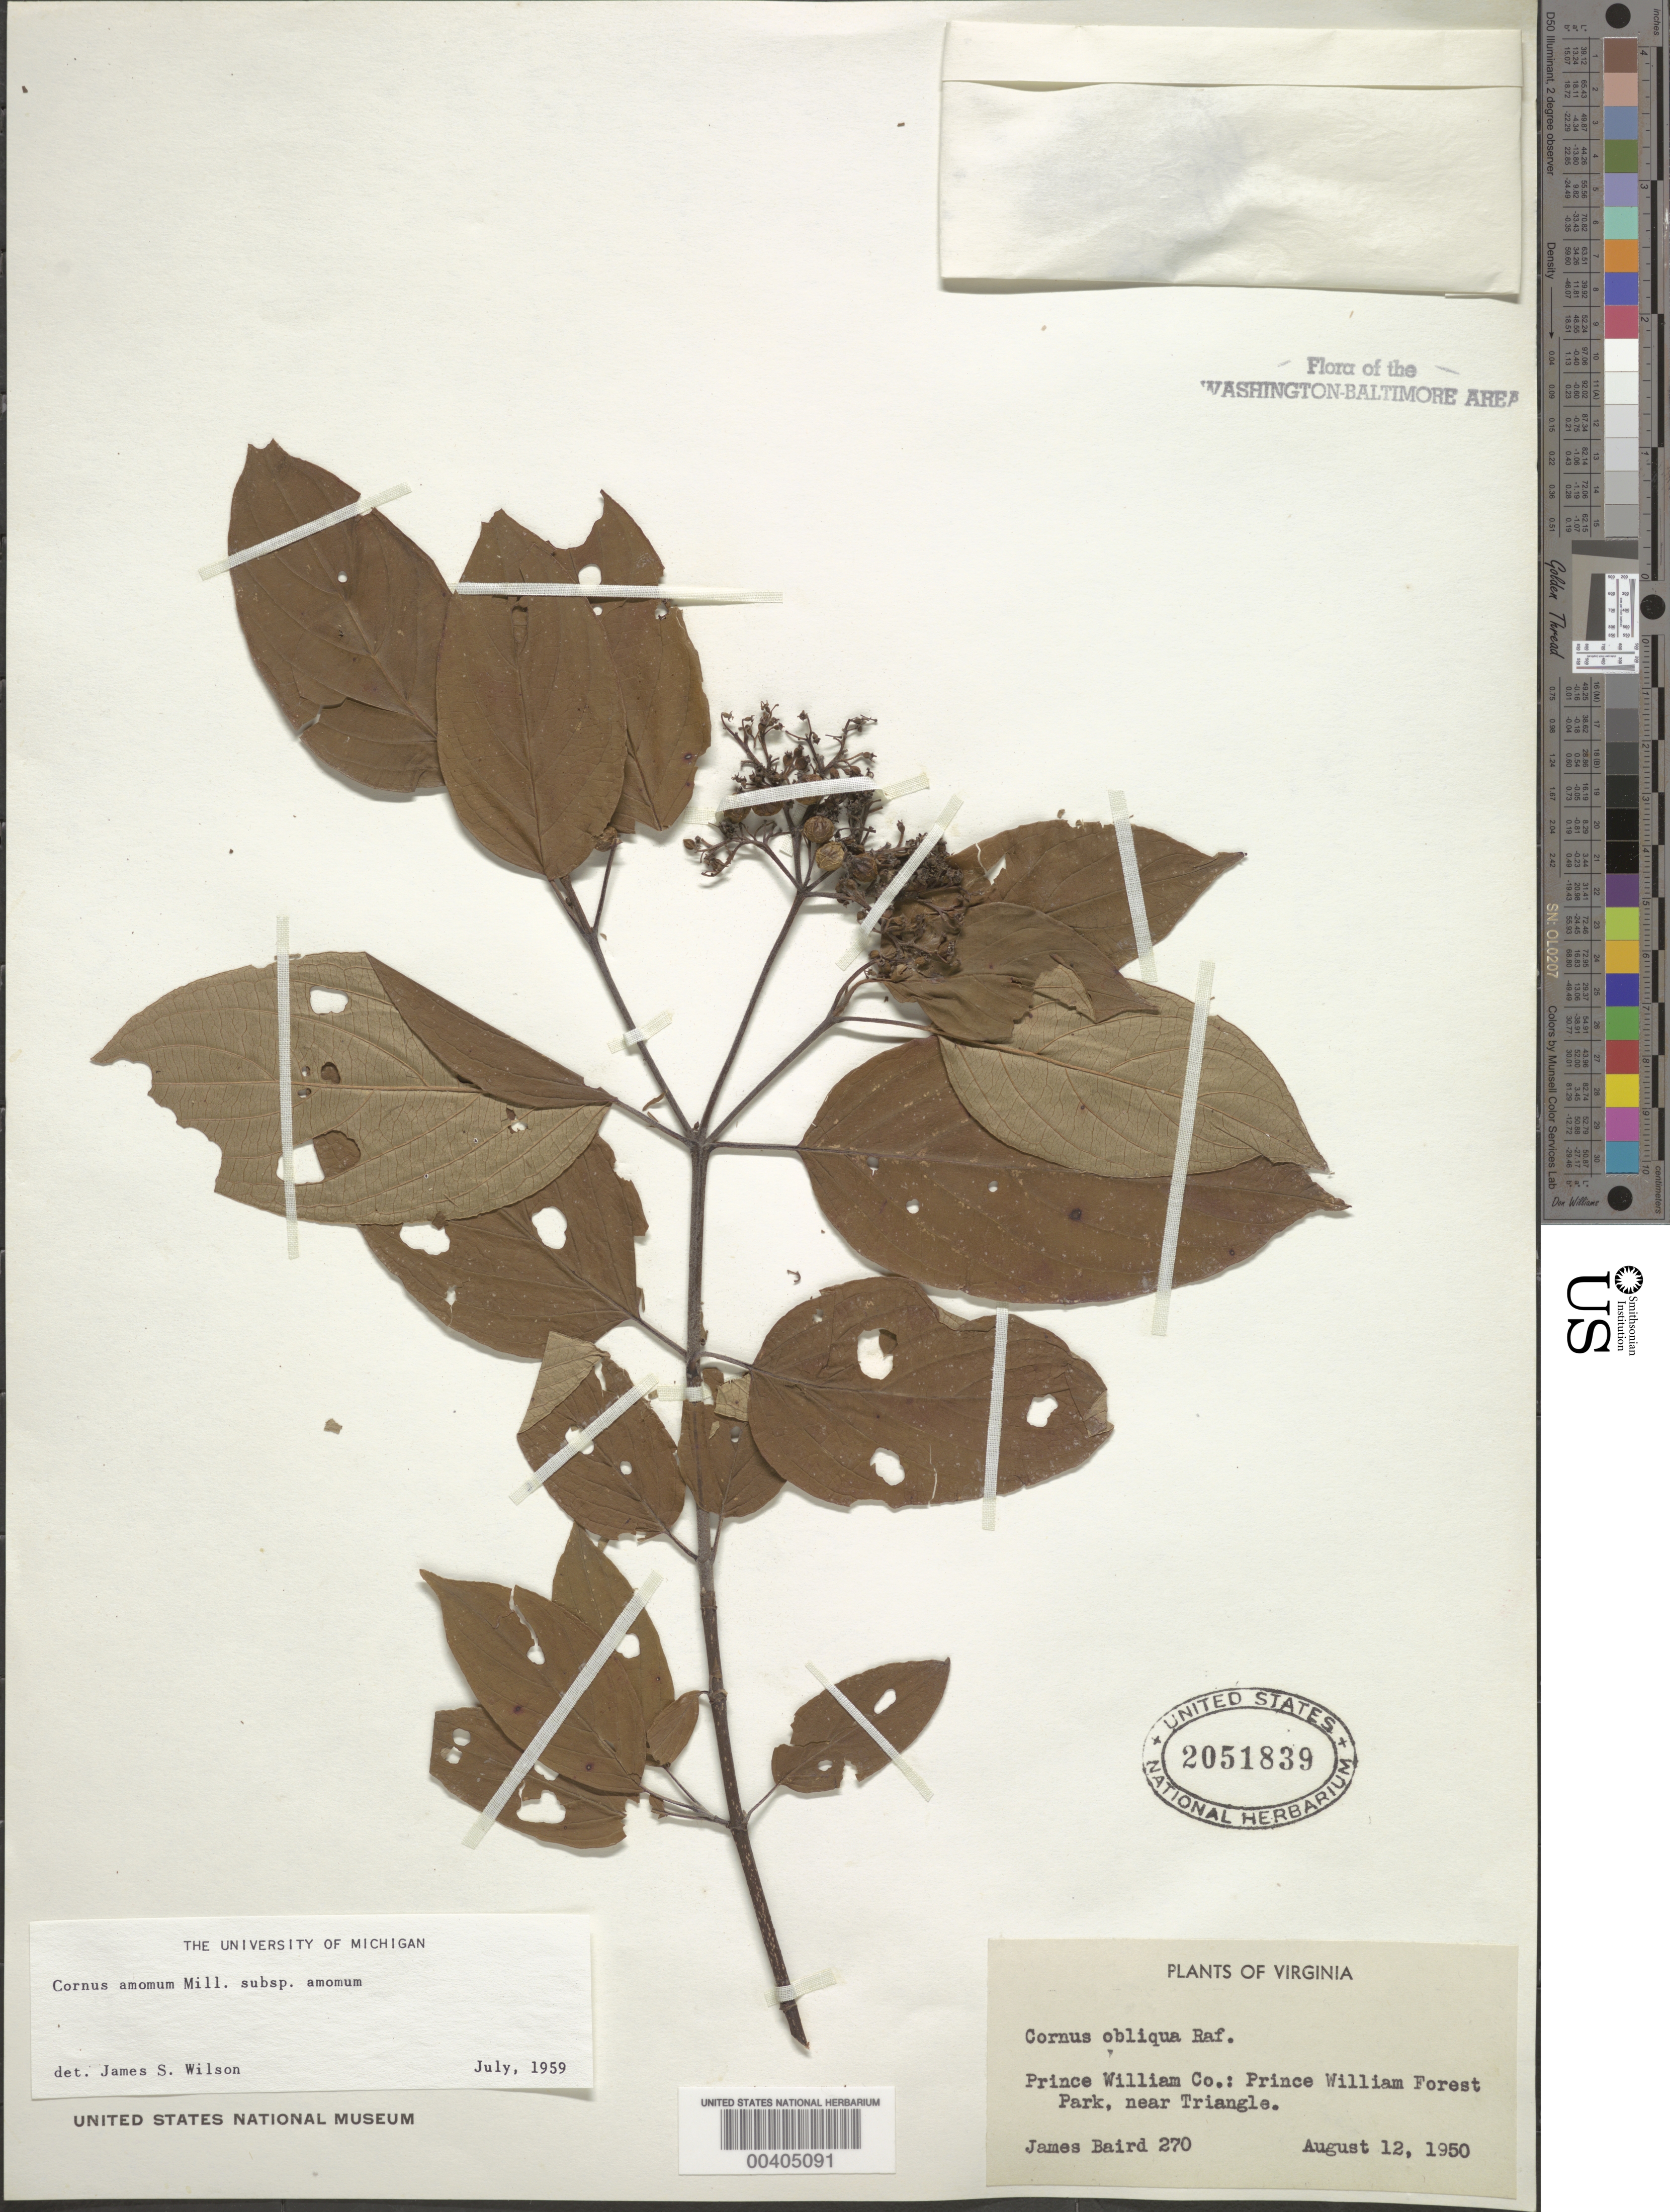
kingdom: Plantae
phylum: Tracheophyta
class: Magnoliopsida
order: Cornales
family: Cornaceae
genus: Cornus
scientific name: Cornus amomum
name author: Mill.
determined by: Wilson, J. S., (MICH), University of Michigan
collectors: J. Baird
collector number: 270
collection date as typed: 12 Aug 1950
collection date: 1950-08-12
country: United States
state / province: Virginia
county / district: Prince William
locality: Prince William Forest Park, near Triangle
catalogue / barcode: US 2051839